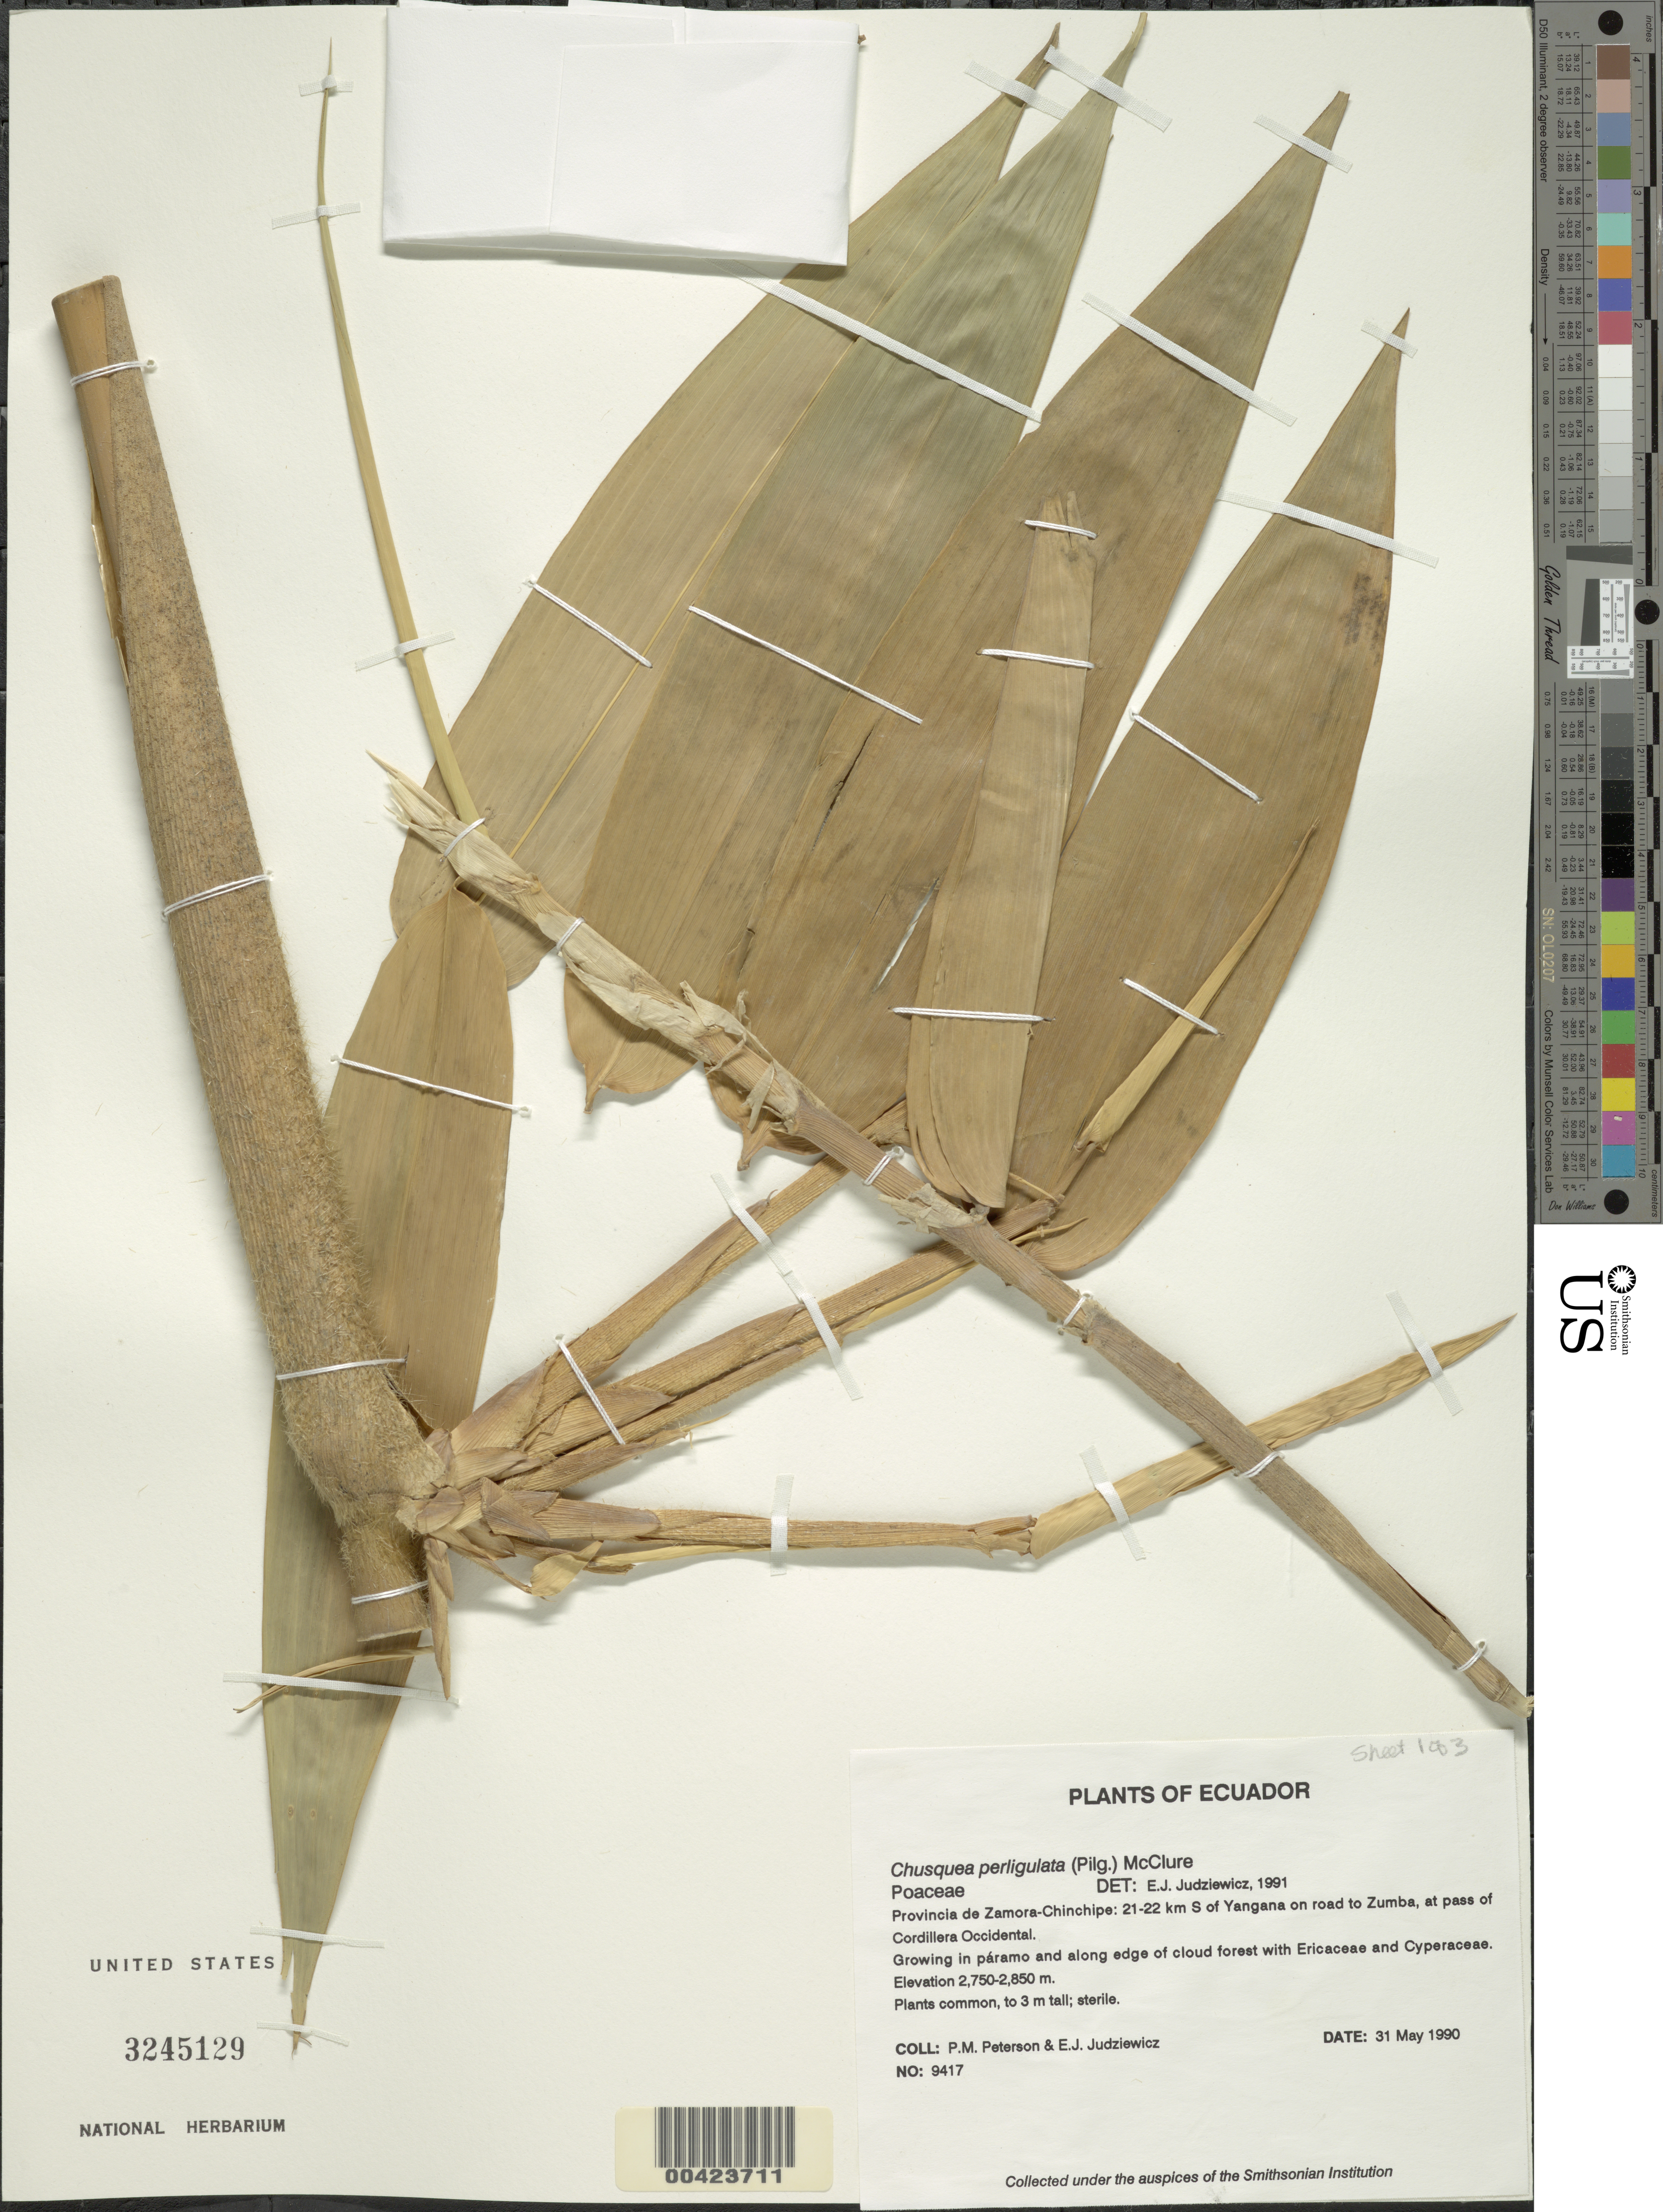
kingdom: Plantae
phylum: Tracheophyta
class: Liliopsida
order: Poales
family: Poaceae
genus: Chusquea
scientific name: Chusquea perligulata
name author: (Pilg.) McClure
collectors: P. M. Peterson & E. J. Judziewicz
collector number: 09417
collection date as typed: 31 May 1990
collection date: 1990-05-31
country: Ecuador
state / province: Zamora-Chinchipe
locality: Yangana, 21-22 km S of ; on road to zumba, at Pass of Cordillera Occidental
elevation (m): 2750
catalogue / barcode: US 3245129